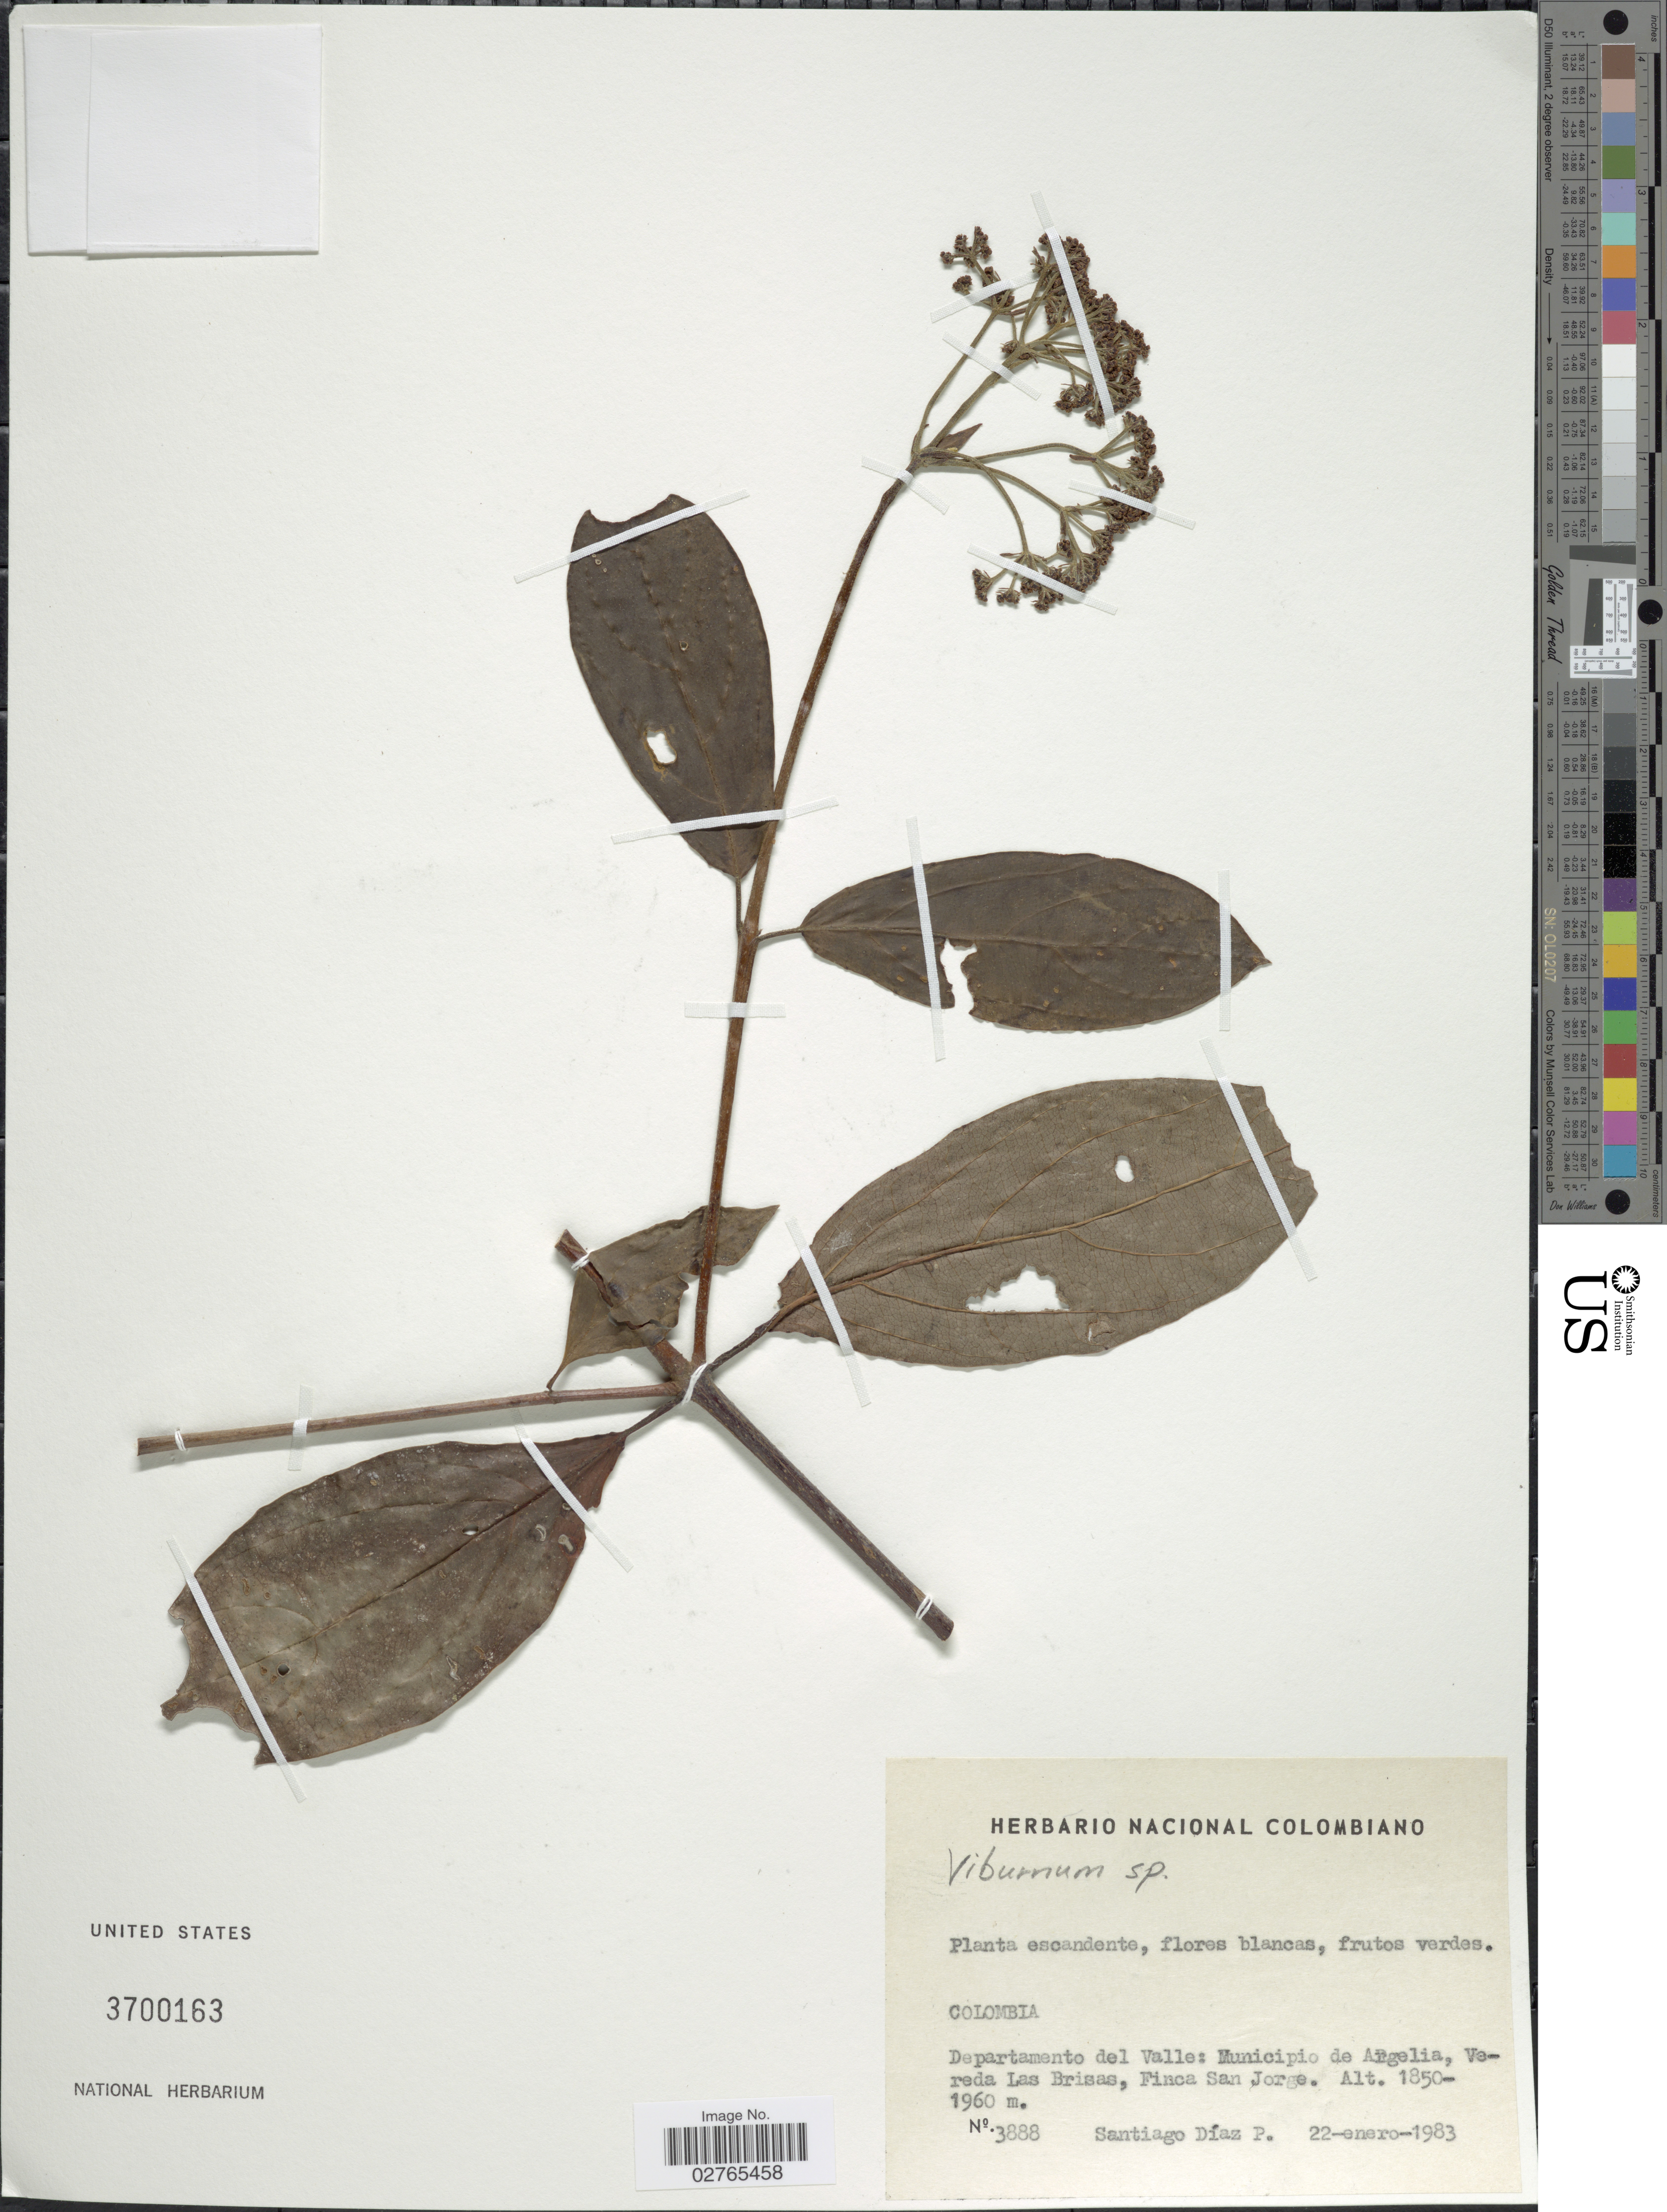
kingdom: Plantae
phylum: Tracheophyta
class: Magnoliopsida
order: Dipsacales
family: Viburnaceae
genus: Viburnum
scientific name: Viburnum sp.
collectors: S. Díaz Píedrahíta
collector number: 3888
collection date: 1983-01-22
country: Colombia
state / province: Valle del Cauca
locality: Departamento del Valle: Municipio de Argelia, Vareda Las Brisas, Finca San Jorge.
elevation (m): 1850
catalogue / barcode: US 3700163